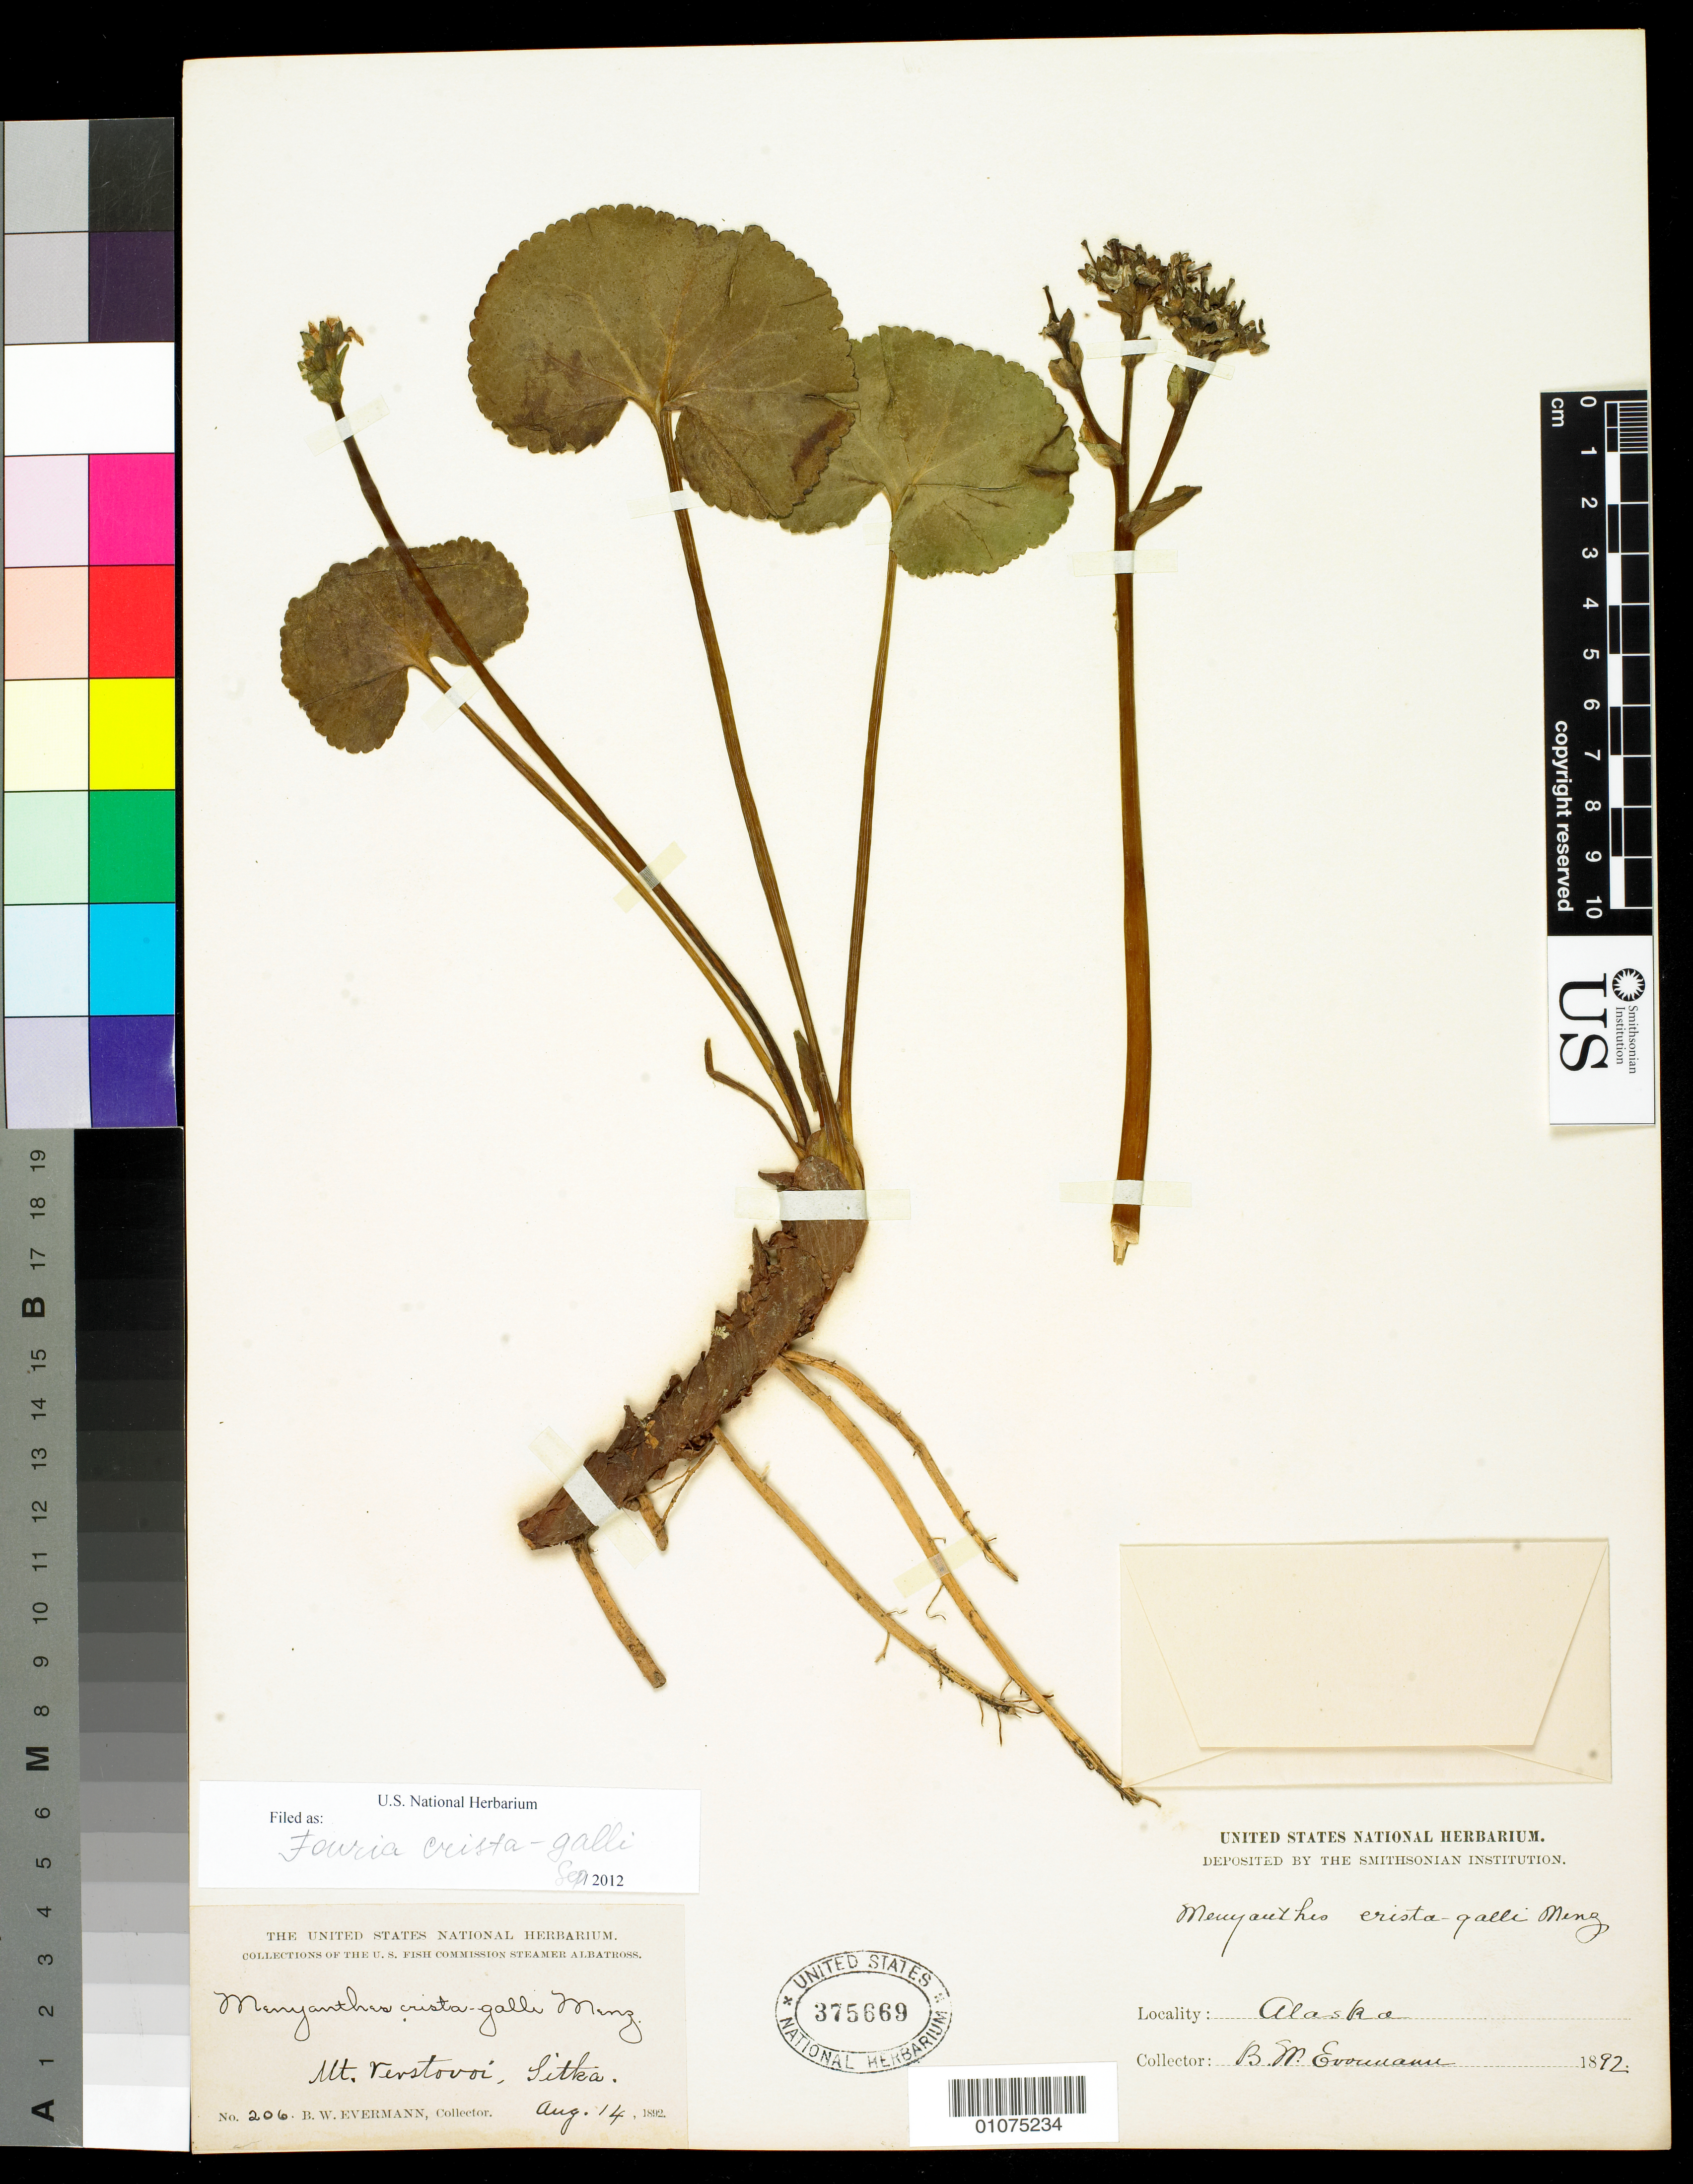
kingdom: Plantae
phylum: Tracheophyta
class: Magnoliopsida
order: Asterales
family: Menyanthaceae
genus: Fauria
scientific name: Fauria crista-galli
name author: (Menzies ex Hook.) Makino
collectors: B. W. Evermann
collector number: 206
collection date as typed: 14 Aug 1892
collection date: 1892-08-14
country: United States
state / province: Alaska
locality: Sitka, Mt. Verstovoi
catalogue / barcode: US 375669